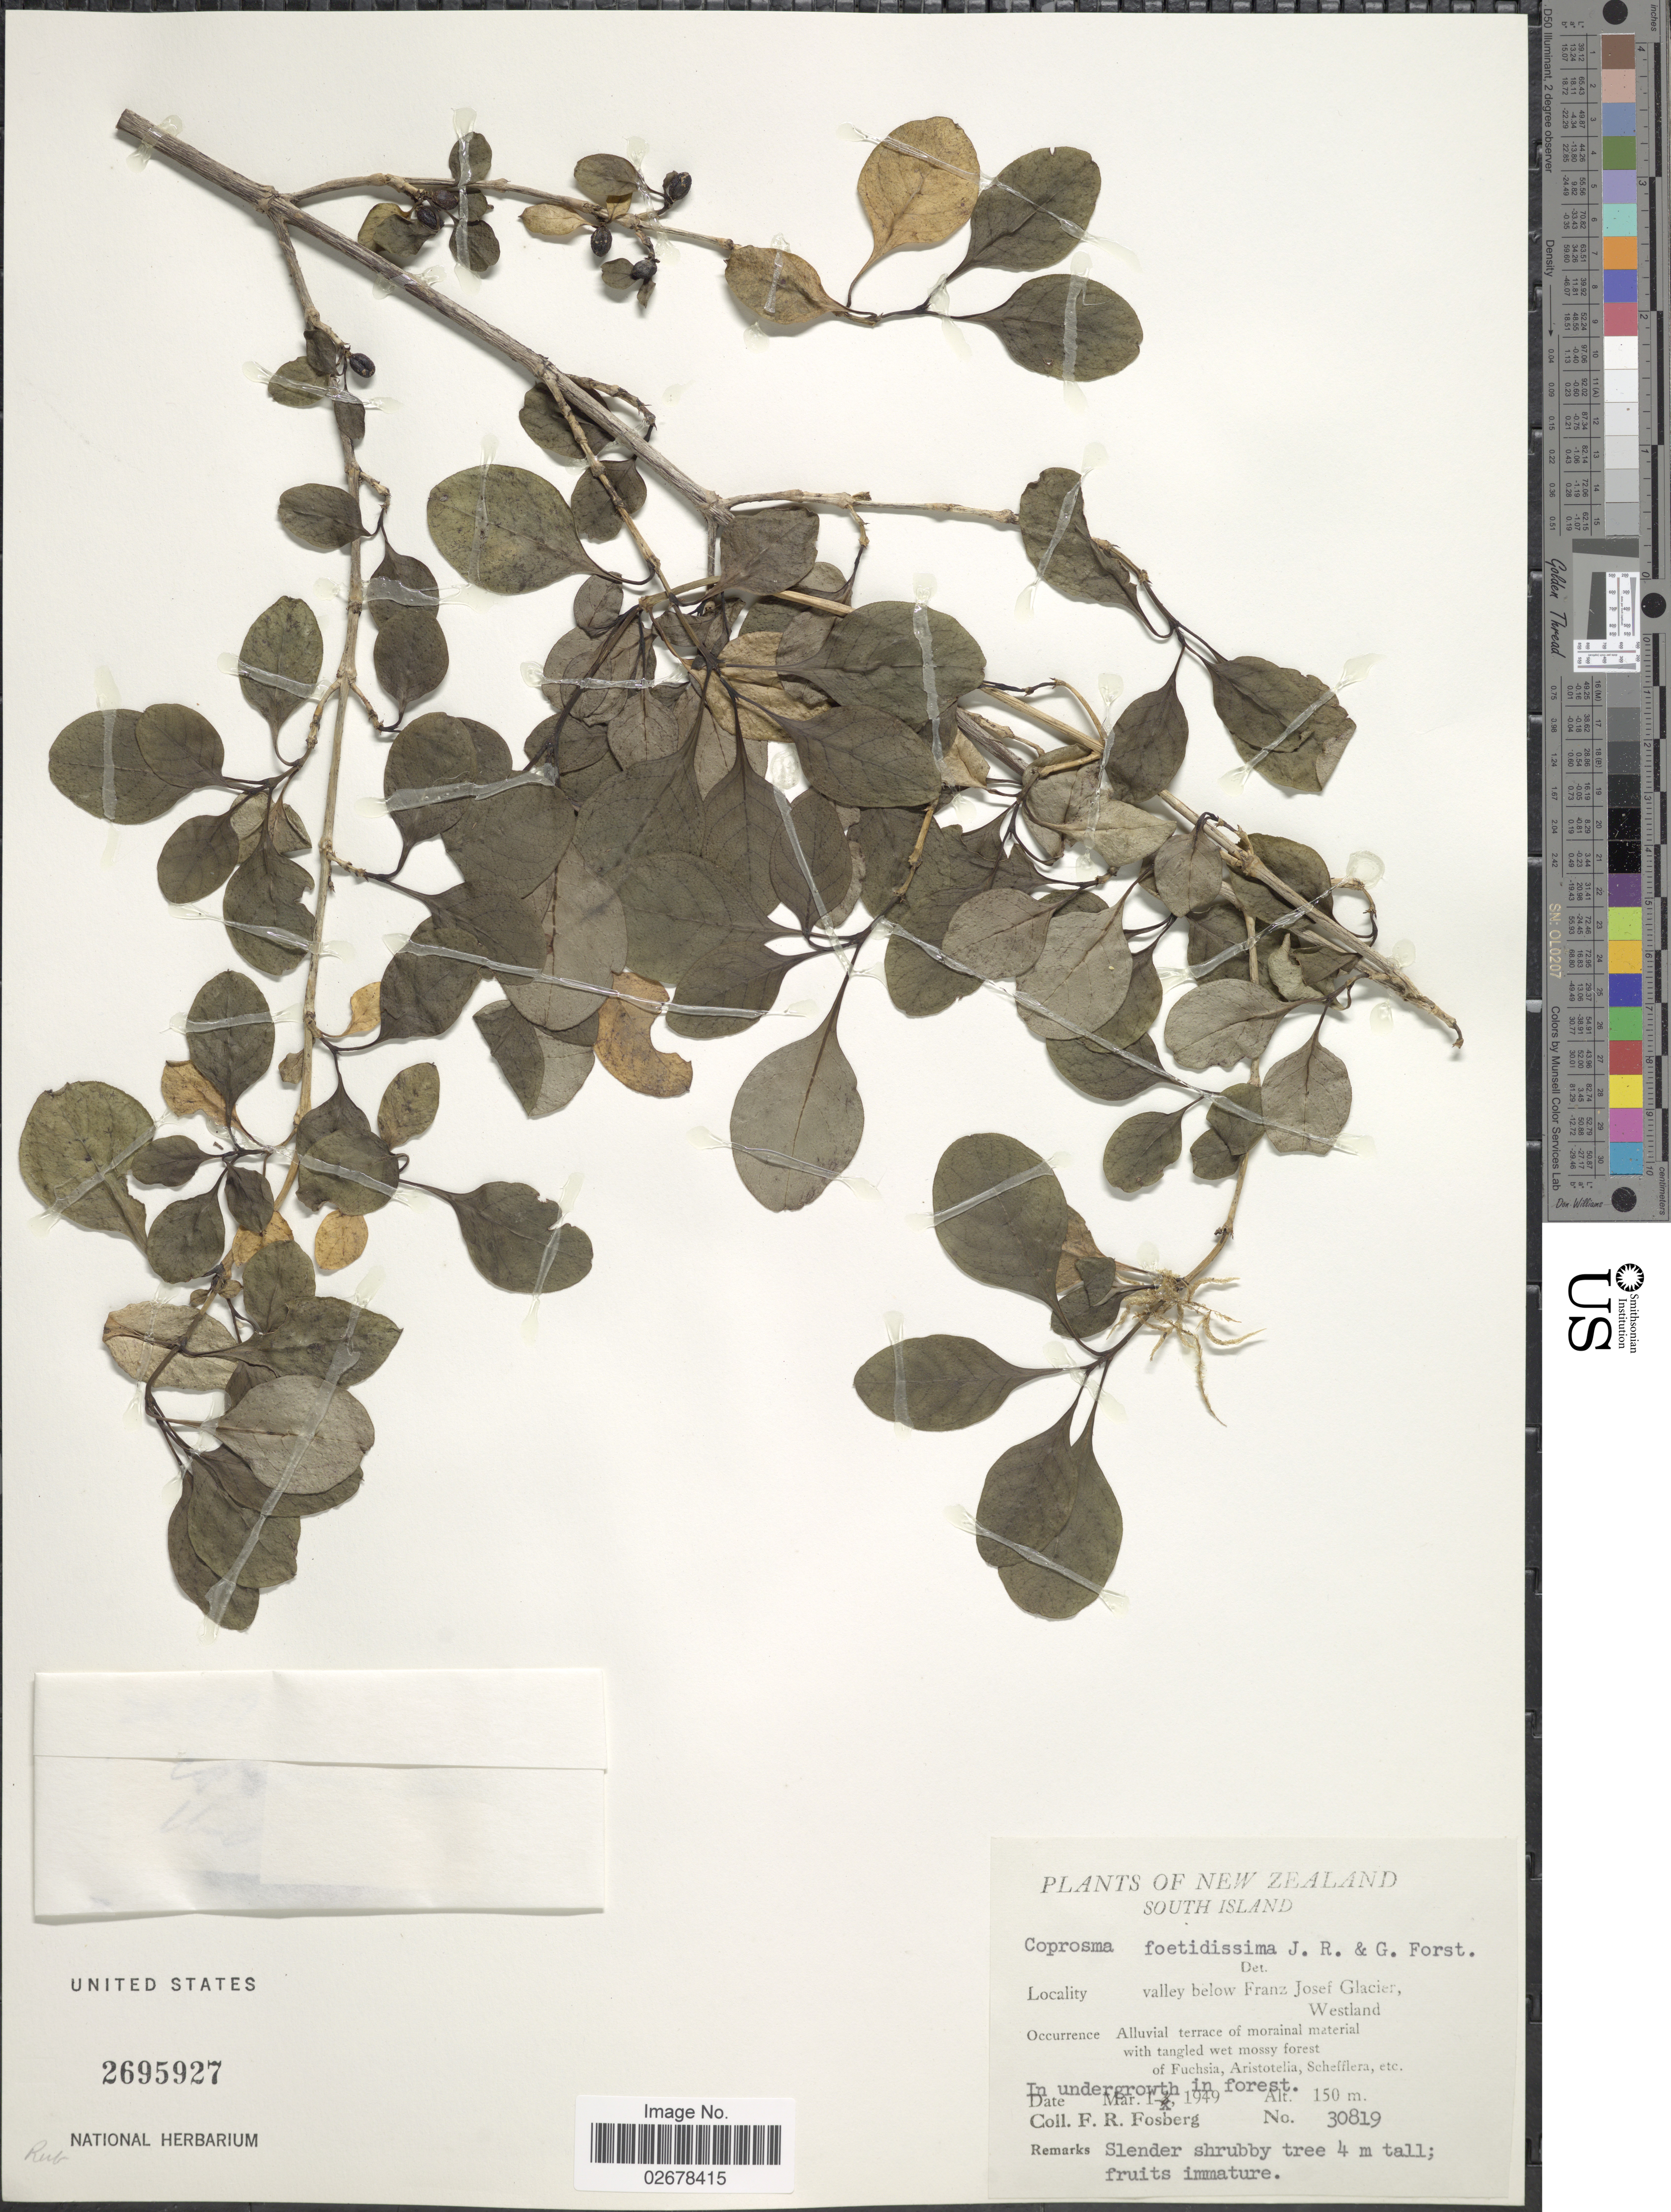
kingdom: Plantae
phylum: Tracheophyta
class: Magnoliopsida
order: Gentianales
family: Rubiaceae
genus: Coprosma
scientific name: Coprosma foetidissima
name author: J.R. Forst. & G. Forst.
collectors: F. R. Fosberg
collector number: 30819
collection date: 1949-03-01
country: New Zealand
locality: South Island, valley below Franz Josef Glacier, Westland.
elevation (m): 150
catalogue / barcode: US 2695927